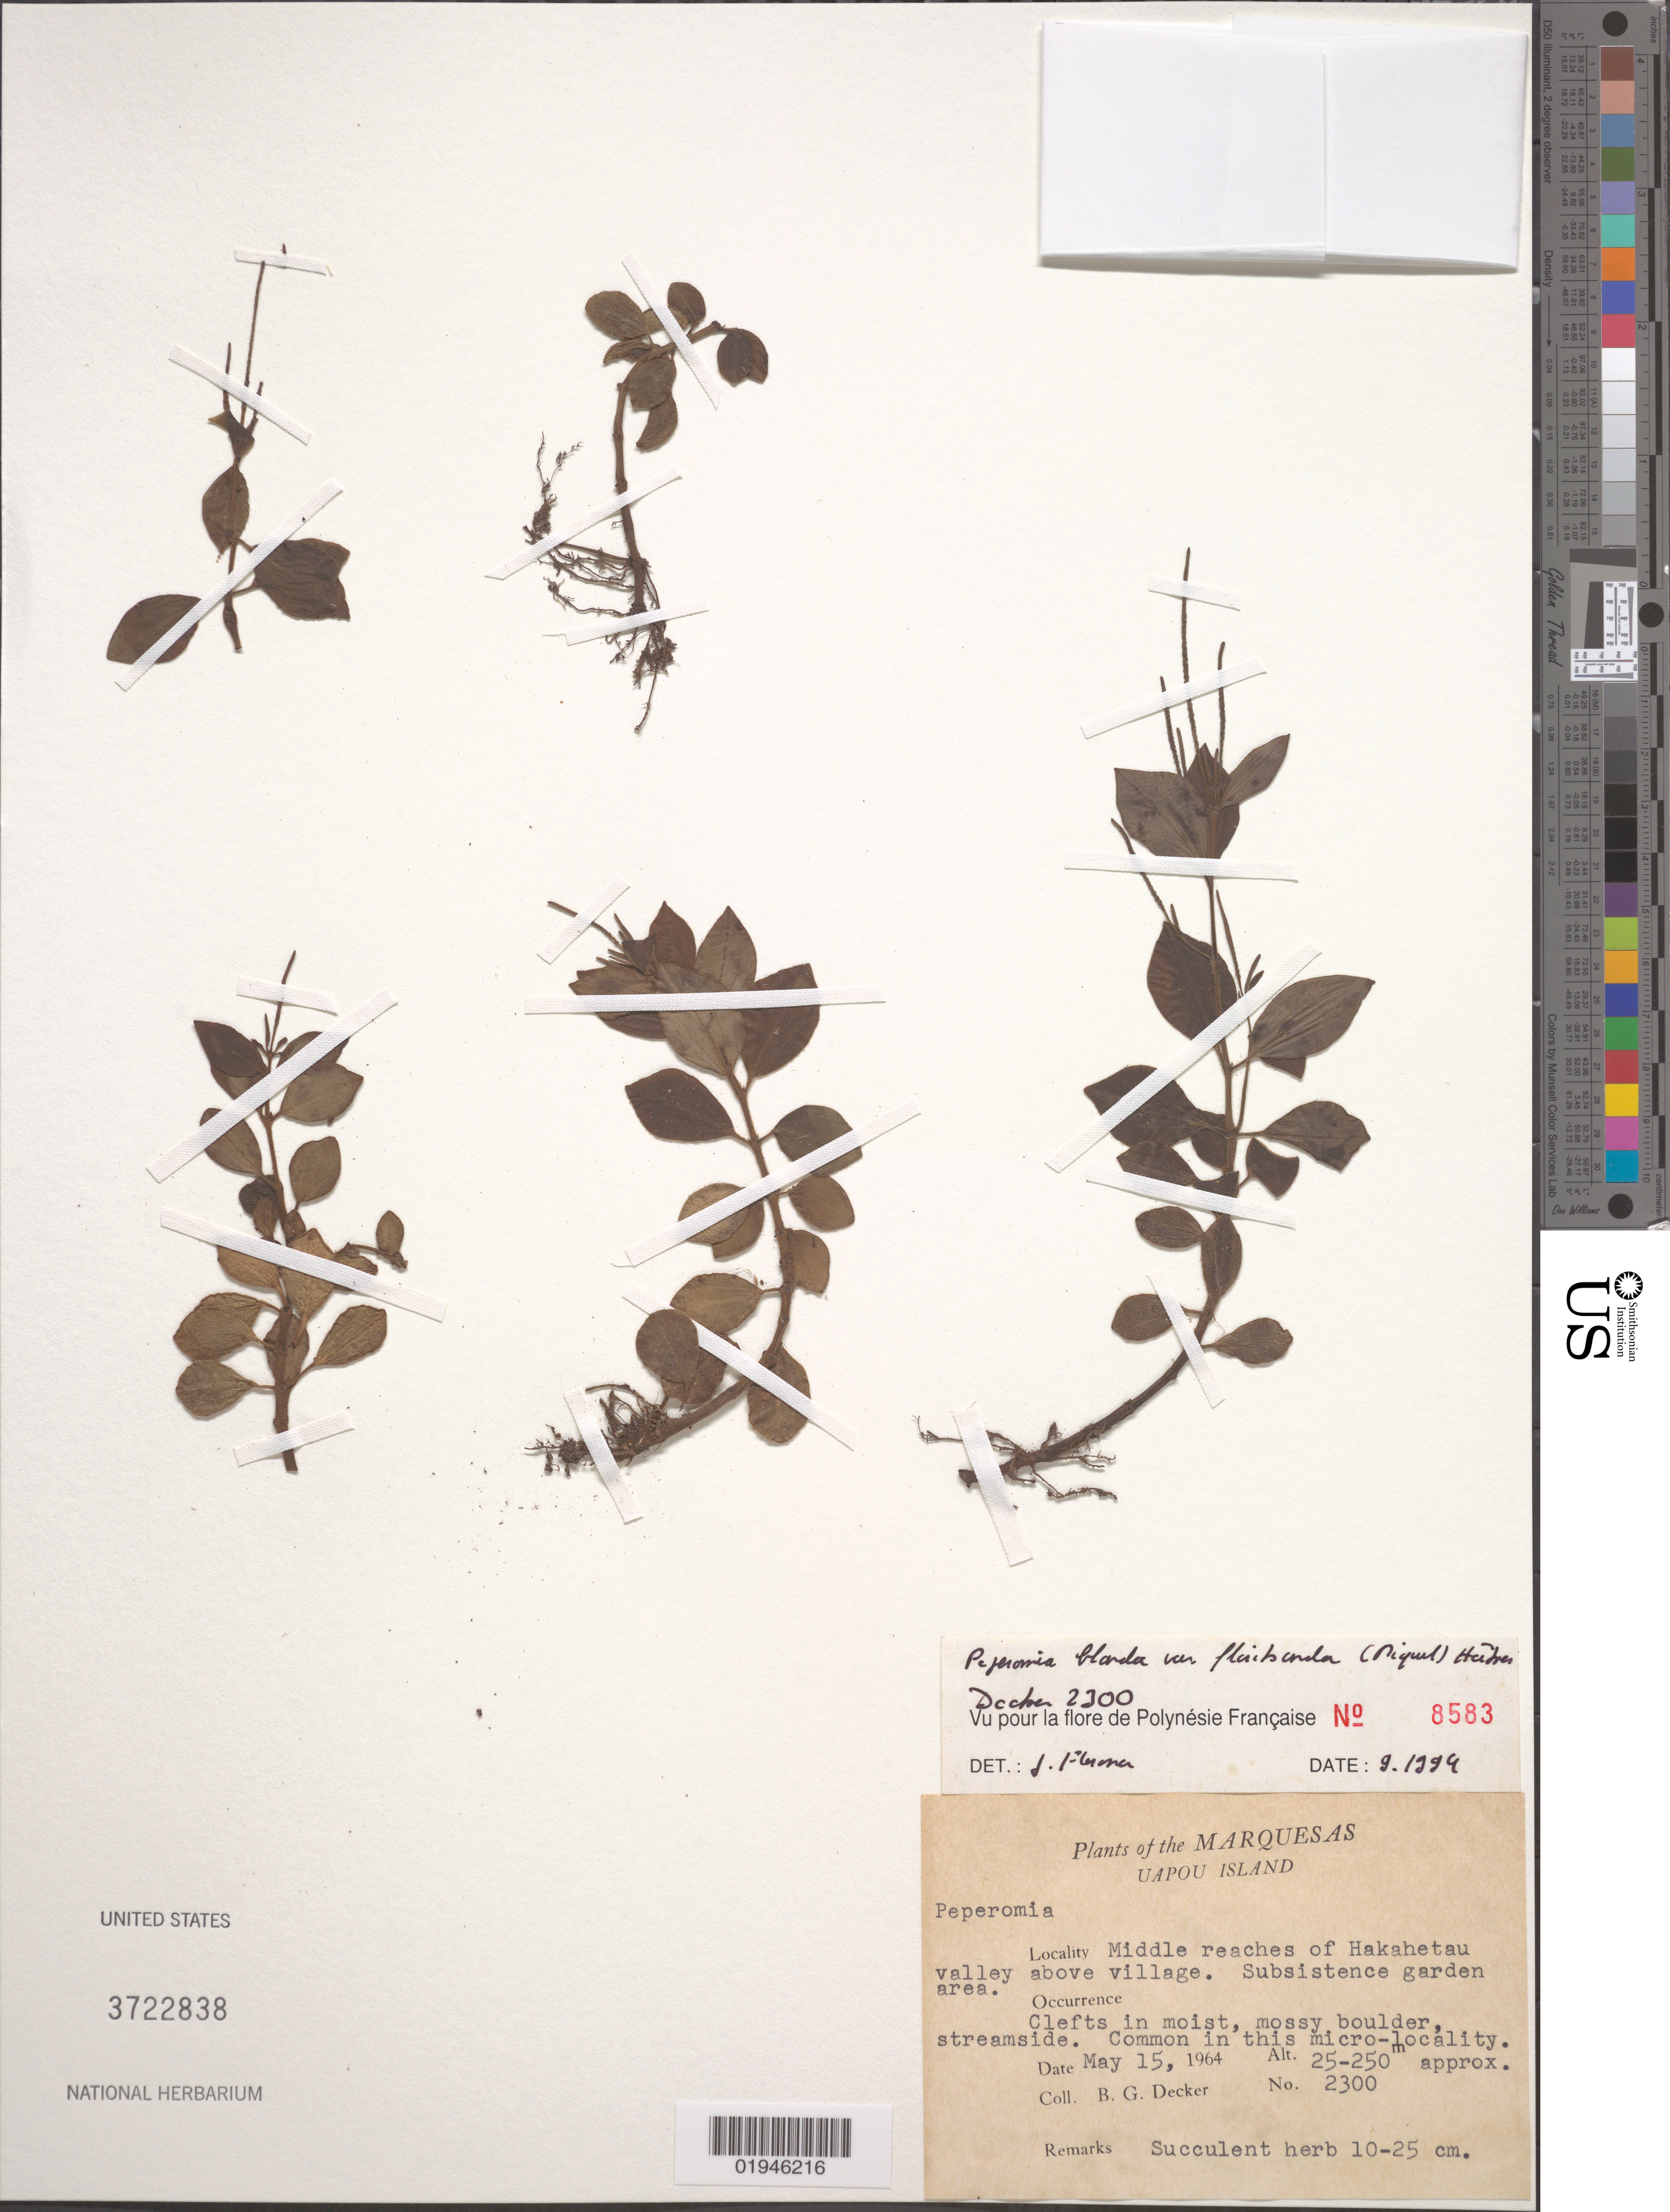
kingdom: Plantae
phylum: Tracheophyta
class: Magnoliopsida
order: Piperales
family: Piperaceae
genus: Peperomia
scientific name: Peperomia leptostachya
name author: Hook. & Arn.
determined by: Wagner, W. L., (BOT), Smithsonian Institution - National Museum of Natural History (UNITED STATES)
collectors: B. G. Decker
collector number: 2300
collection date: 1964-05-15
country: French Polynesia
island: Ua Pou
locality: middle reaches of Hakahetau Valley above village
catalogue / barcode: US 3722838